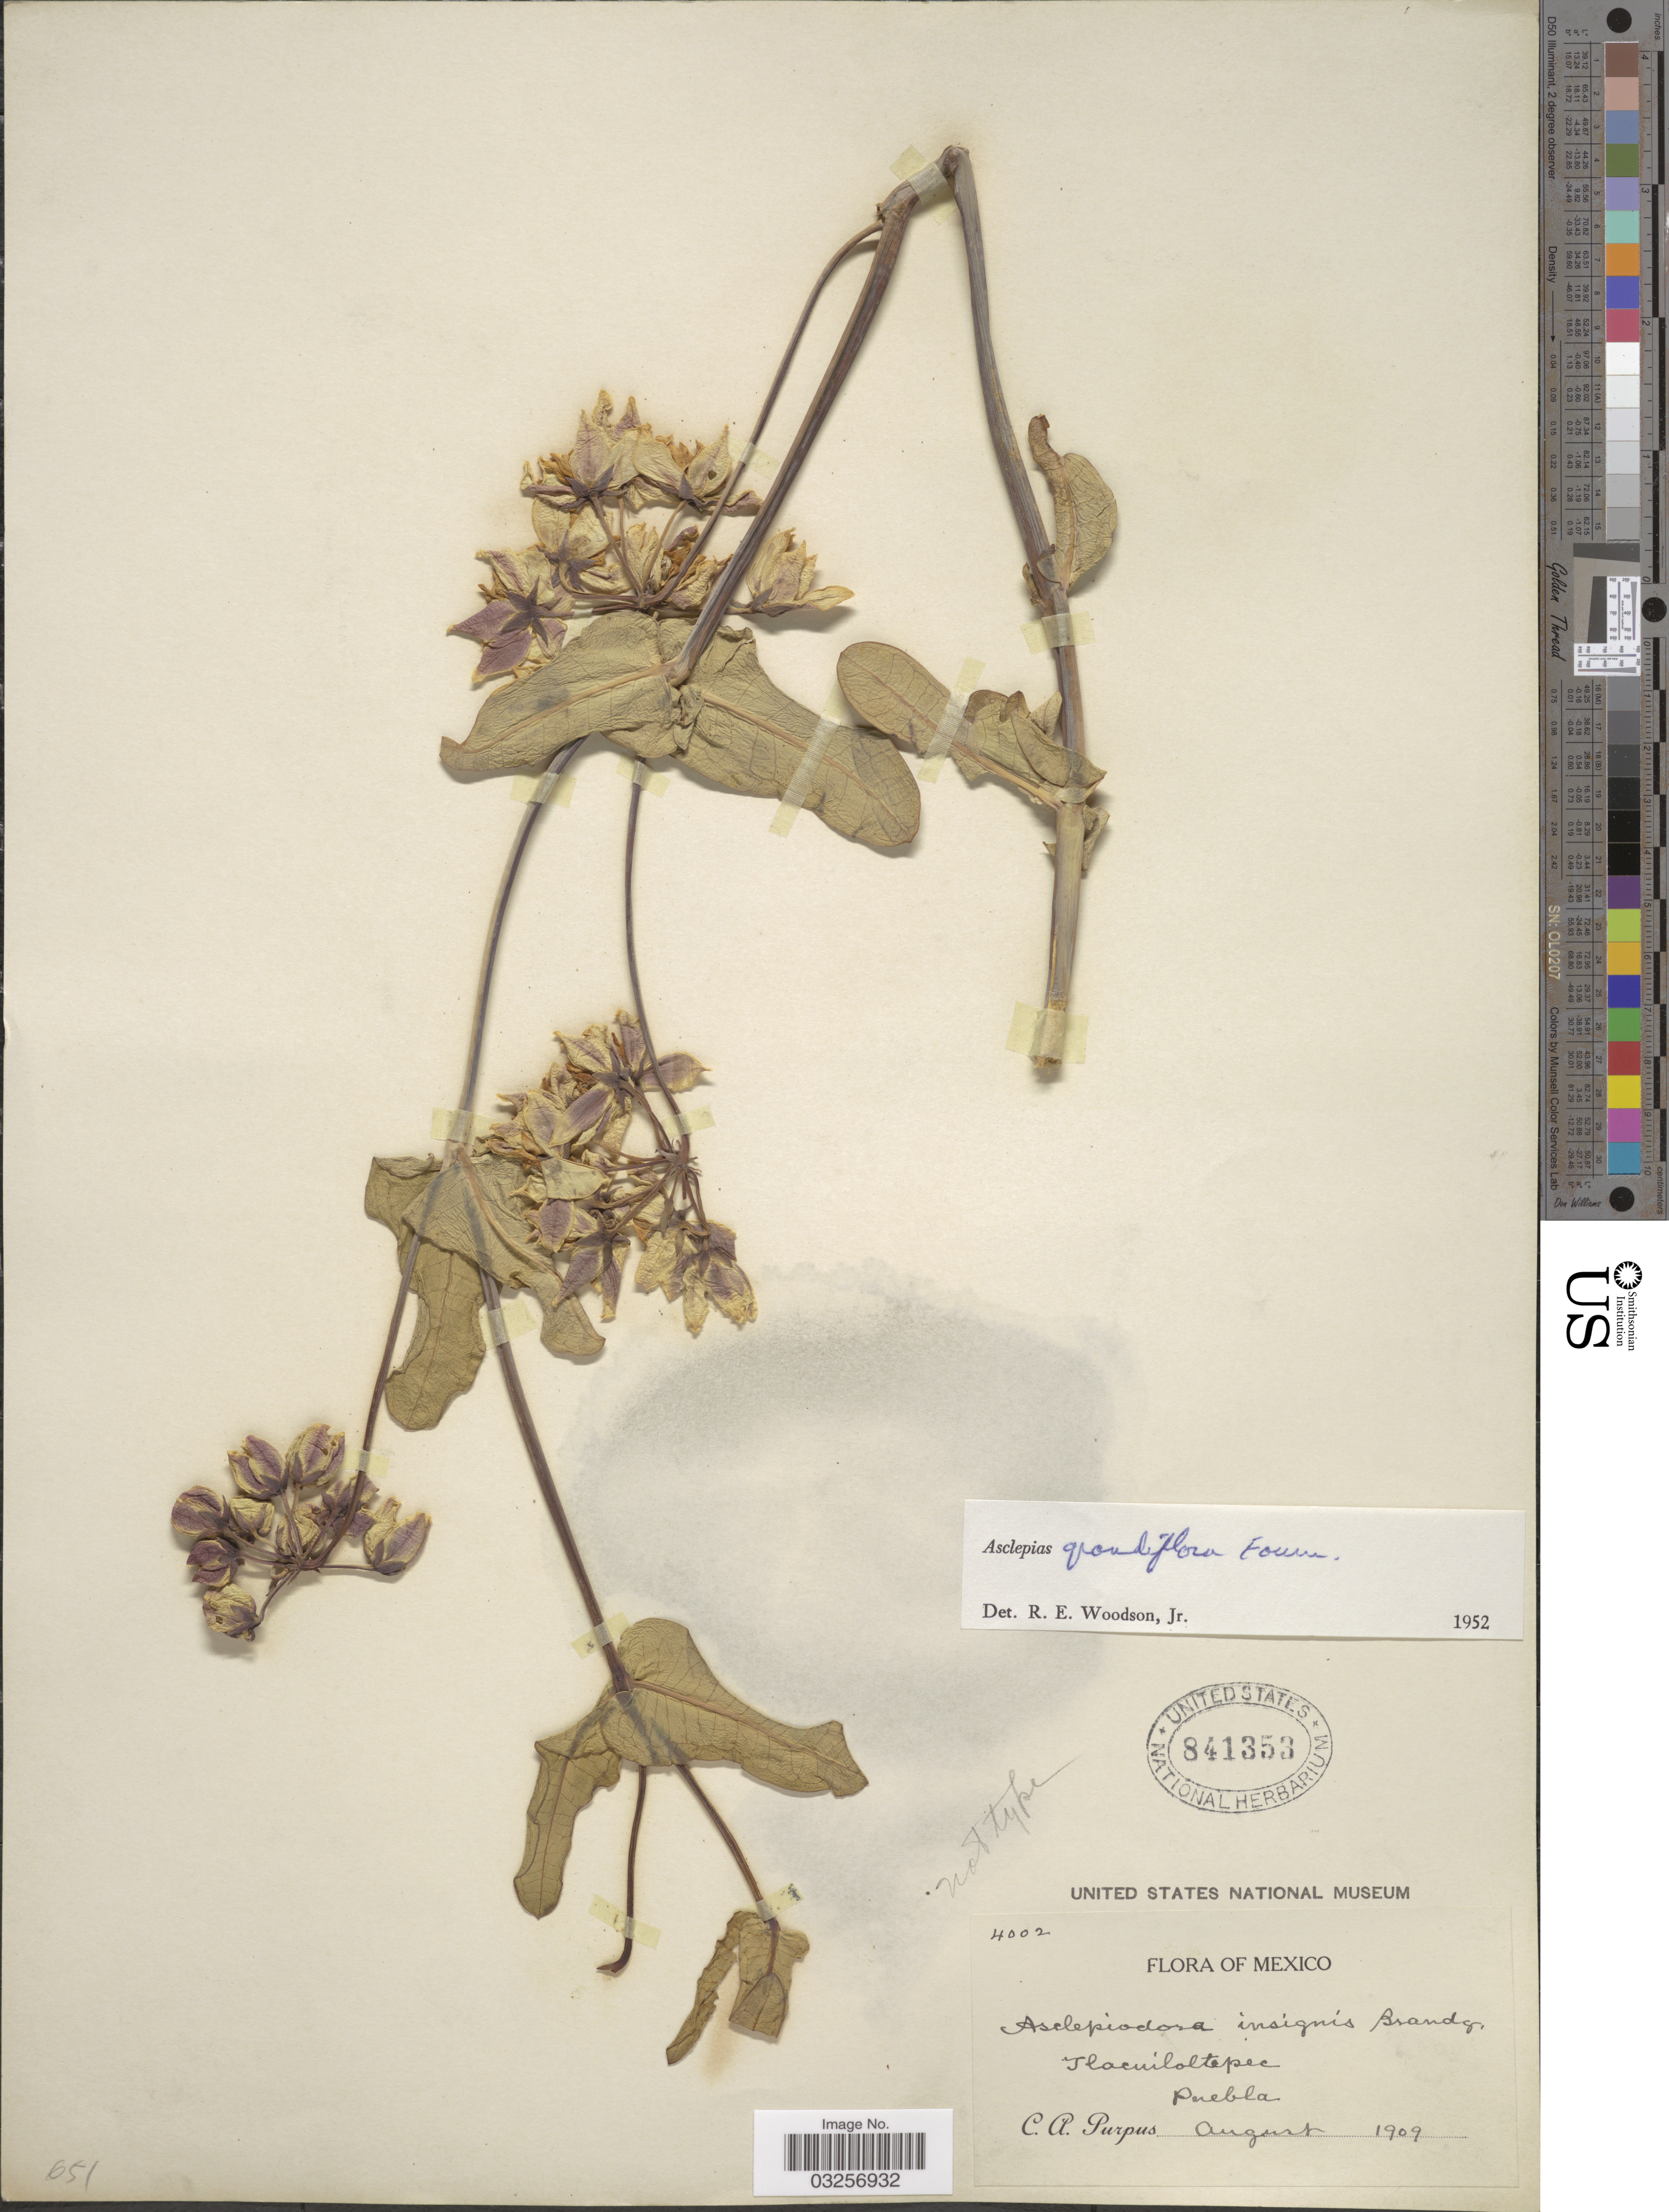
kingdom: Plantae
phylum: Tracheophyta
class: Magnoliopsida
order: Gentianales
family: Apocynaceae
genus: Asclepias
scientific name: Asclepias grandiflora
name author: L. f.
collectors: C. A. Purpus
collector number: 4002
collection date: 1909-08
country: Mexico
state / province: Puebla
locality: Tlacuiloltepec.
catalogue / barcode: US 841353